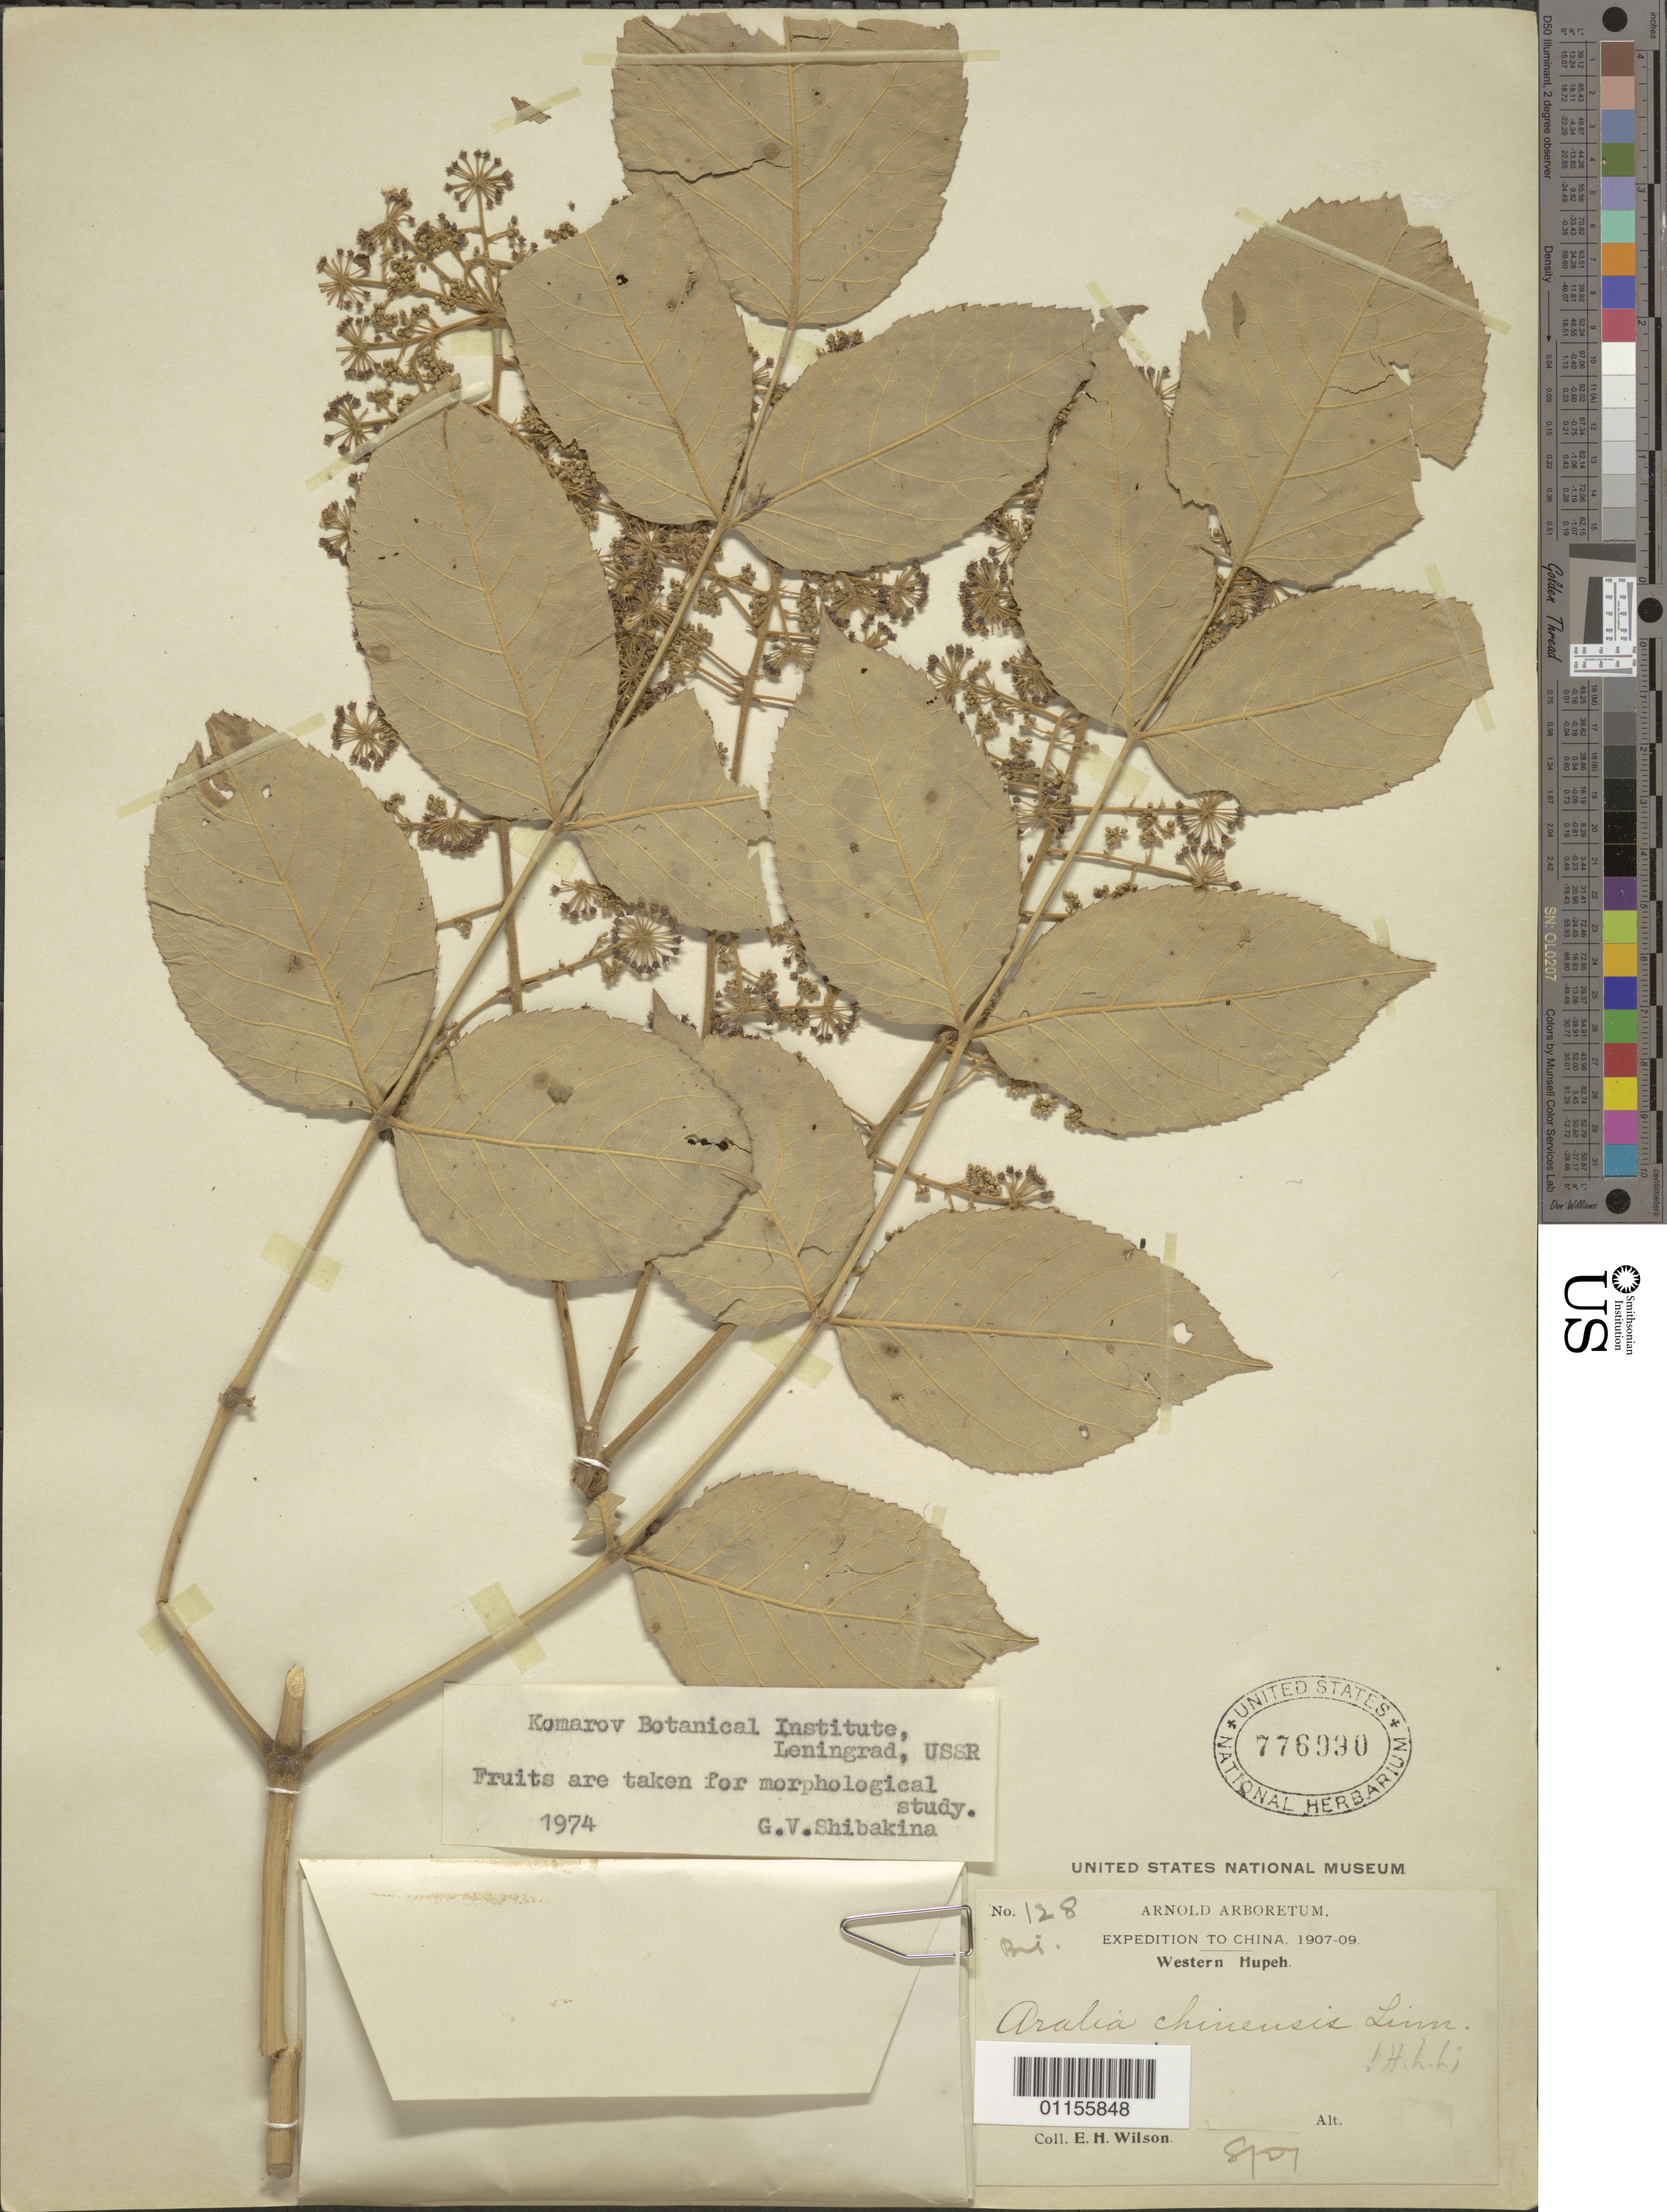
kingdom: Plantae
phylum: Tracheophyta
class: Magnoliopsida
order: Apiales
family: Araliaceae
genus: Aralia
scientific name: Aralia chinensis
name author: L.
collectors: E. H. Wilson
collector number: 128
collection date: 1907-08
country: China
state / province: Hubei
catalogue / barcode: US 776990